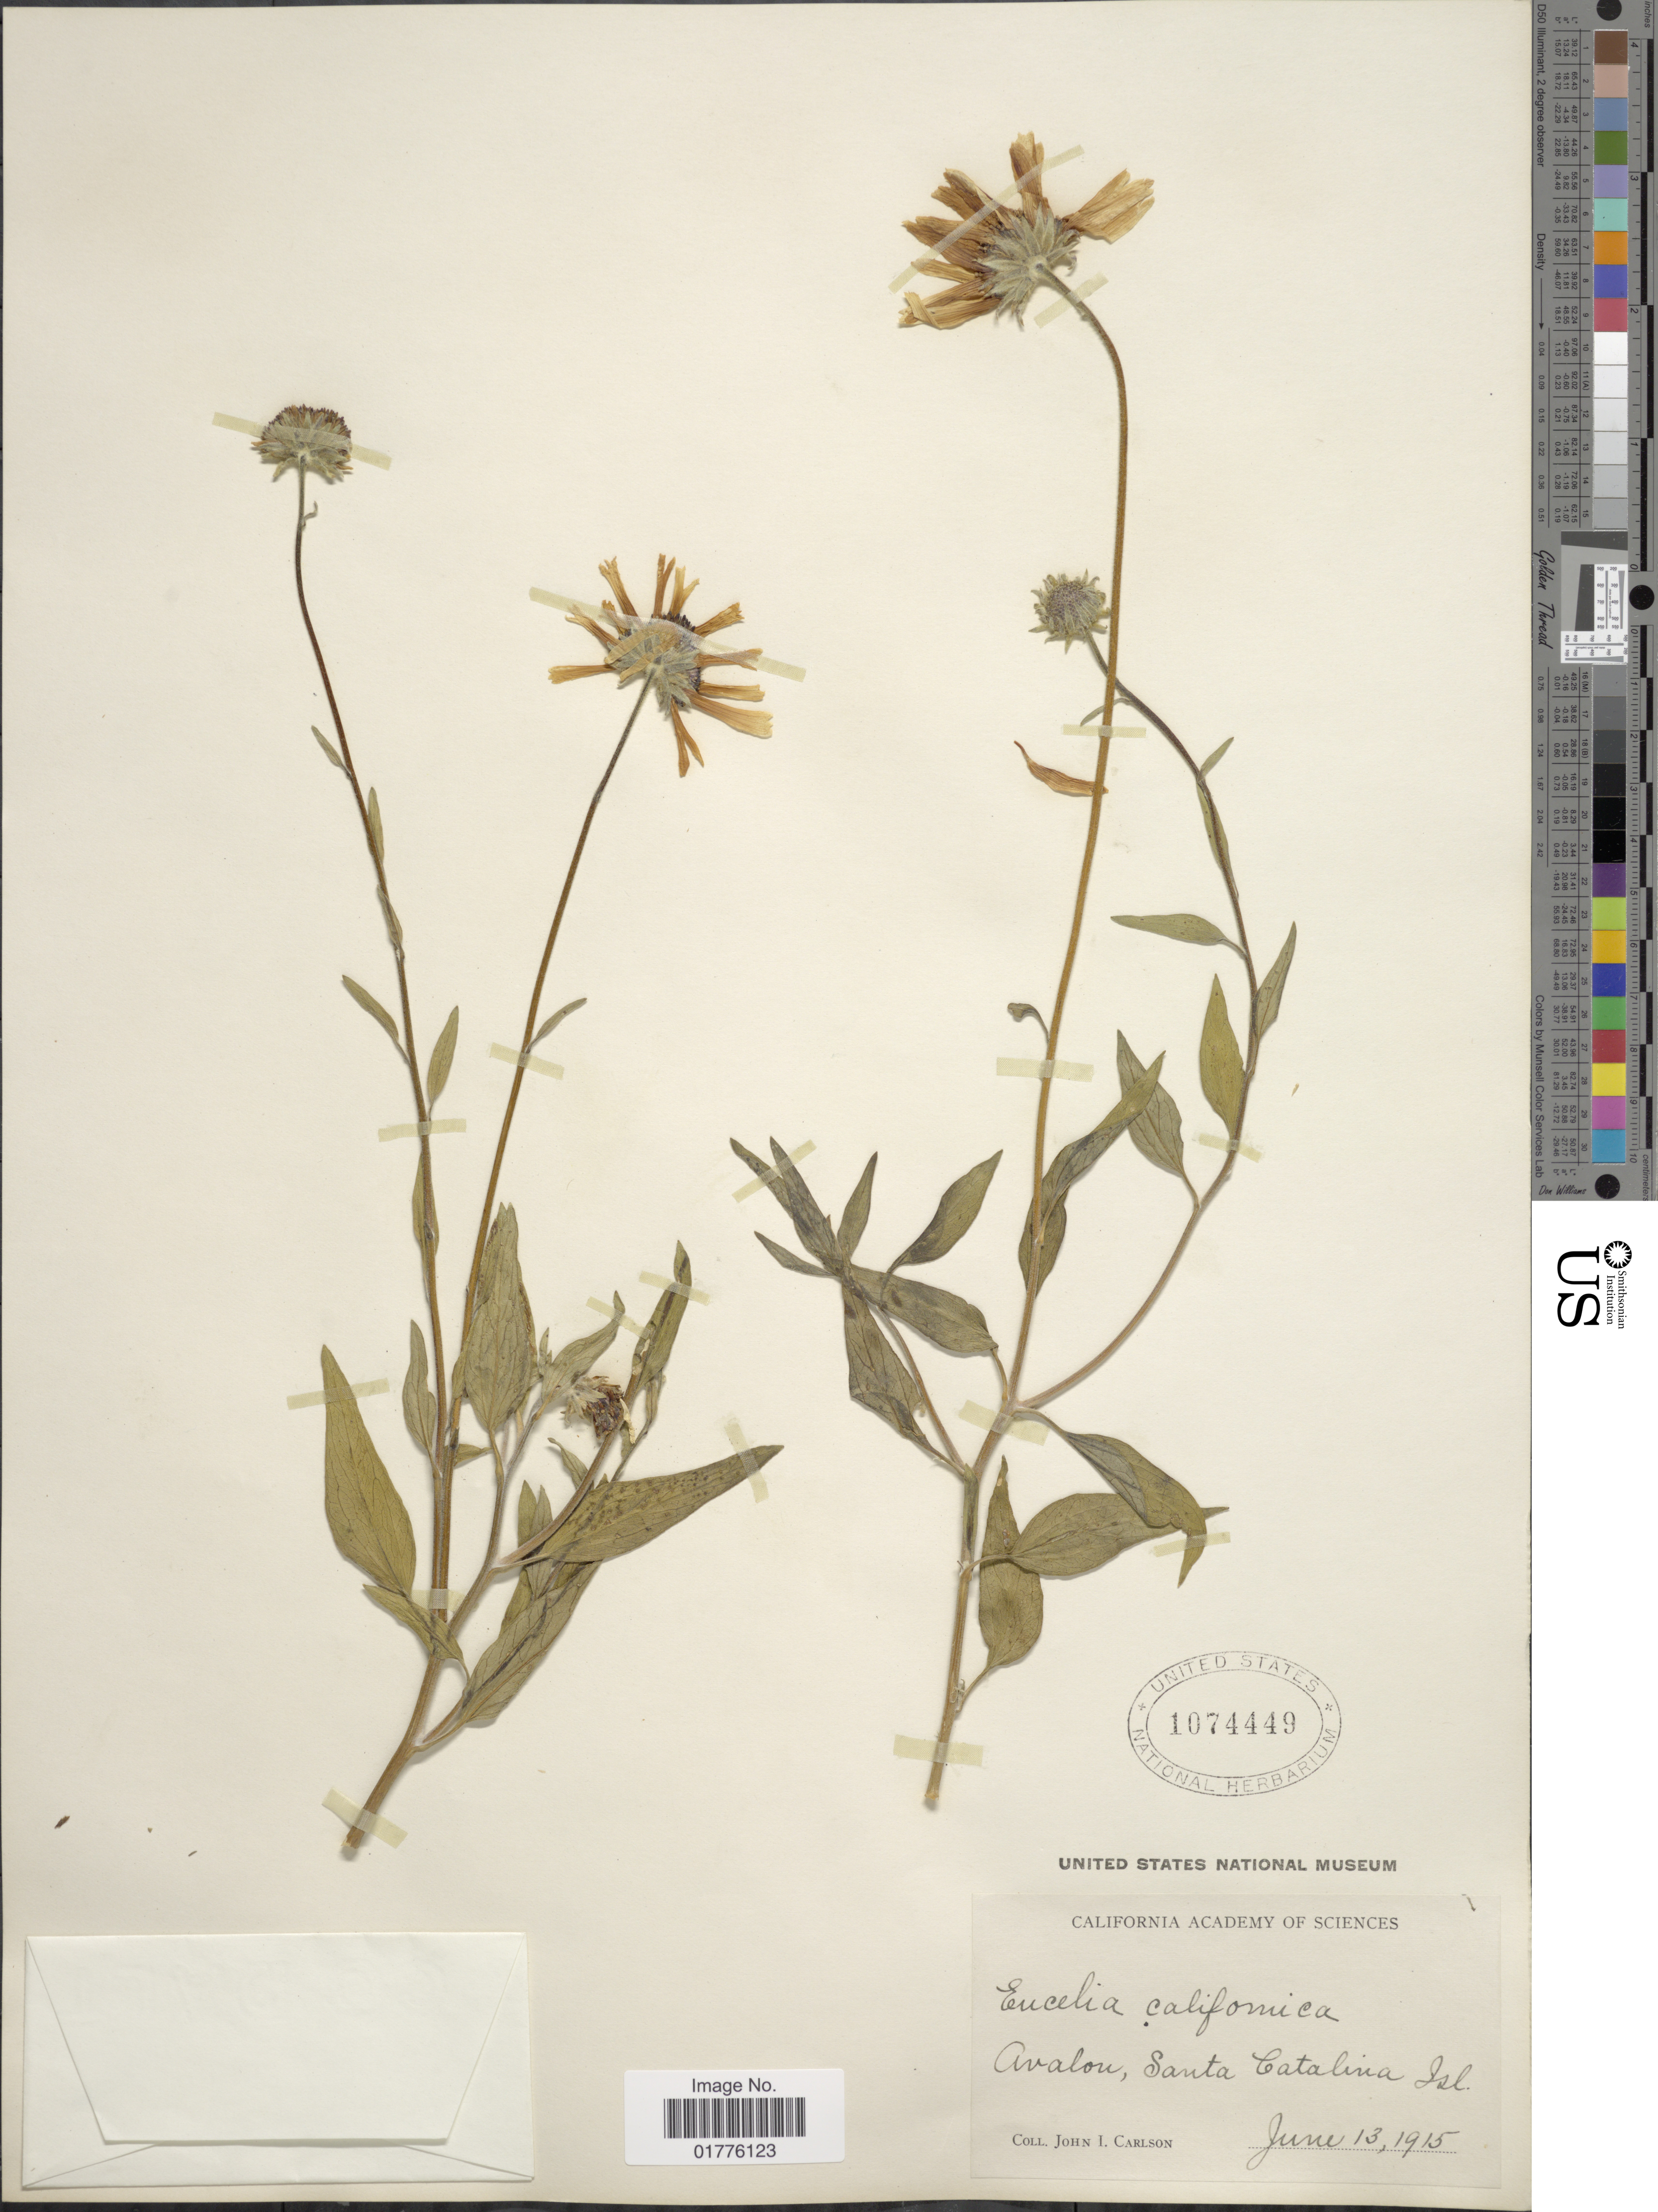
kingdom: Plantae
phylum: Tracheophyta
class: Magnoliopsida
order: Asterales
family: Asteraceae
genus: Encelia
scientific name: Encelia californica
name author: Nutt.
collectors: J. Carlson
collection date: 1915-06-13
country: United States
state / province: California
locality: Avalon, Santa Catalina Isl.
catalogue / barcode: US 1074449